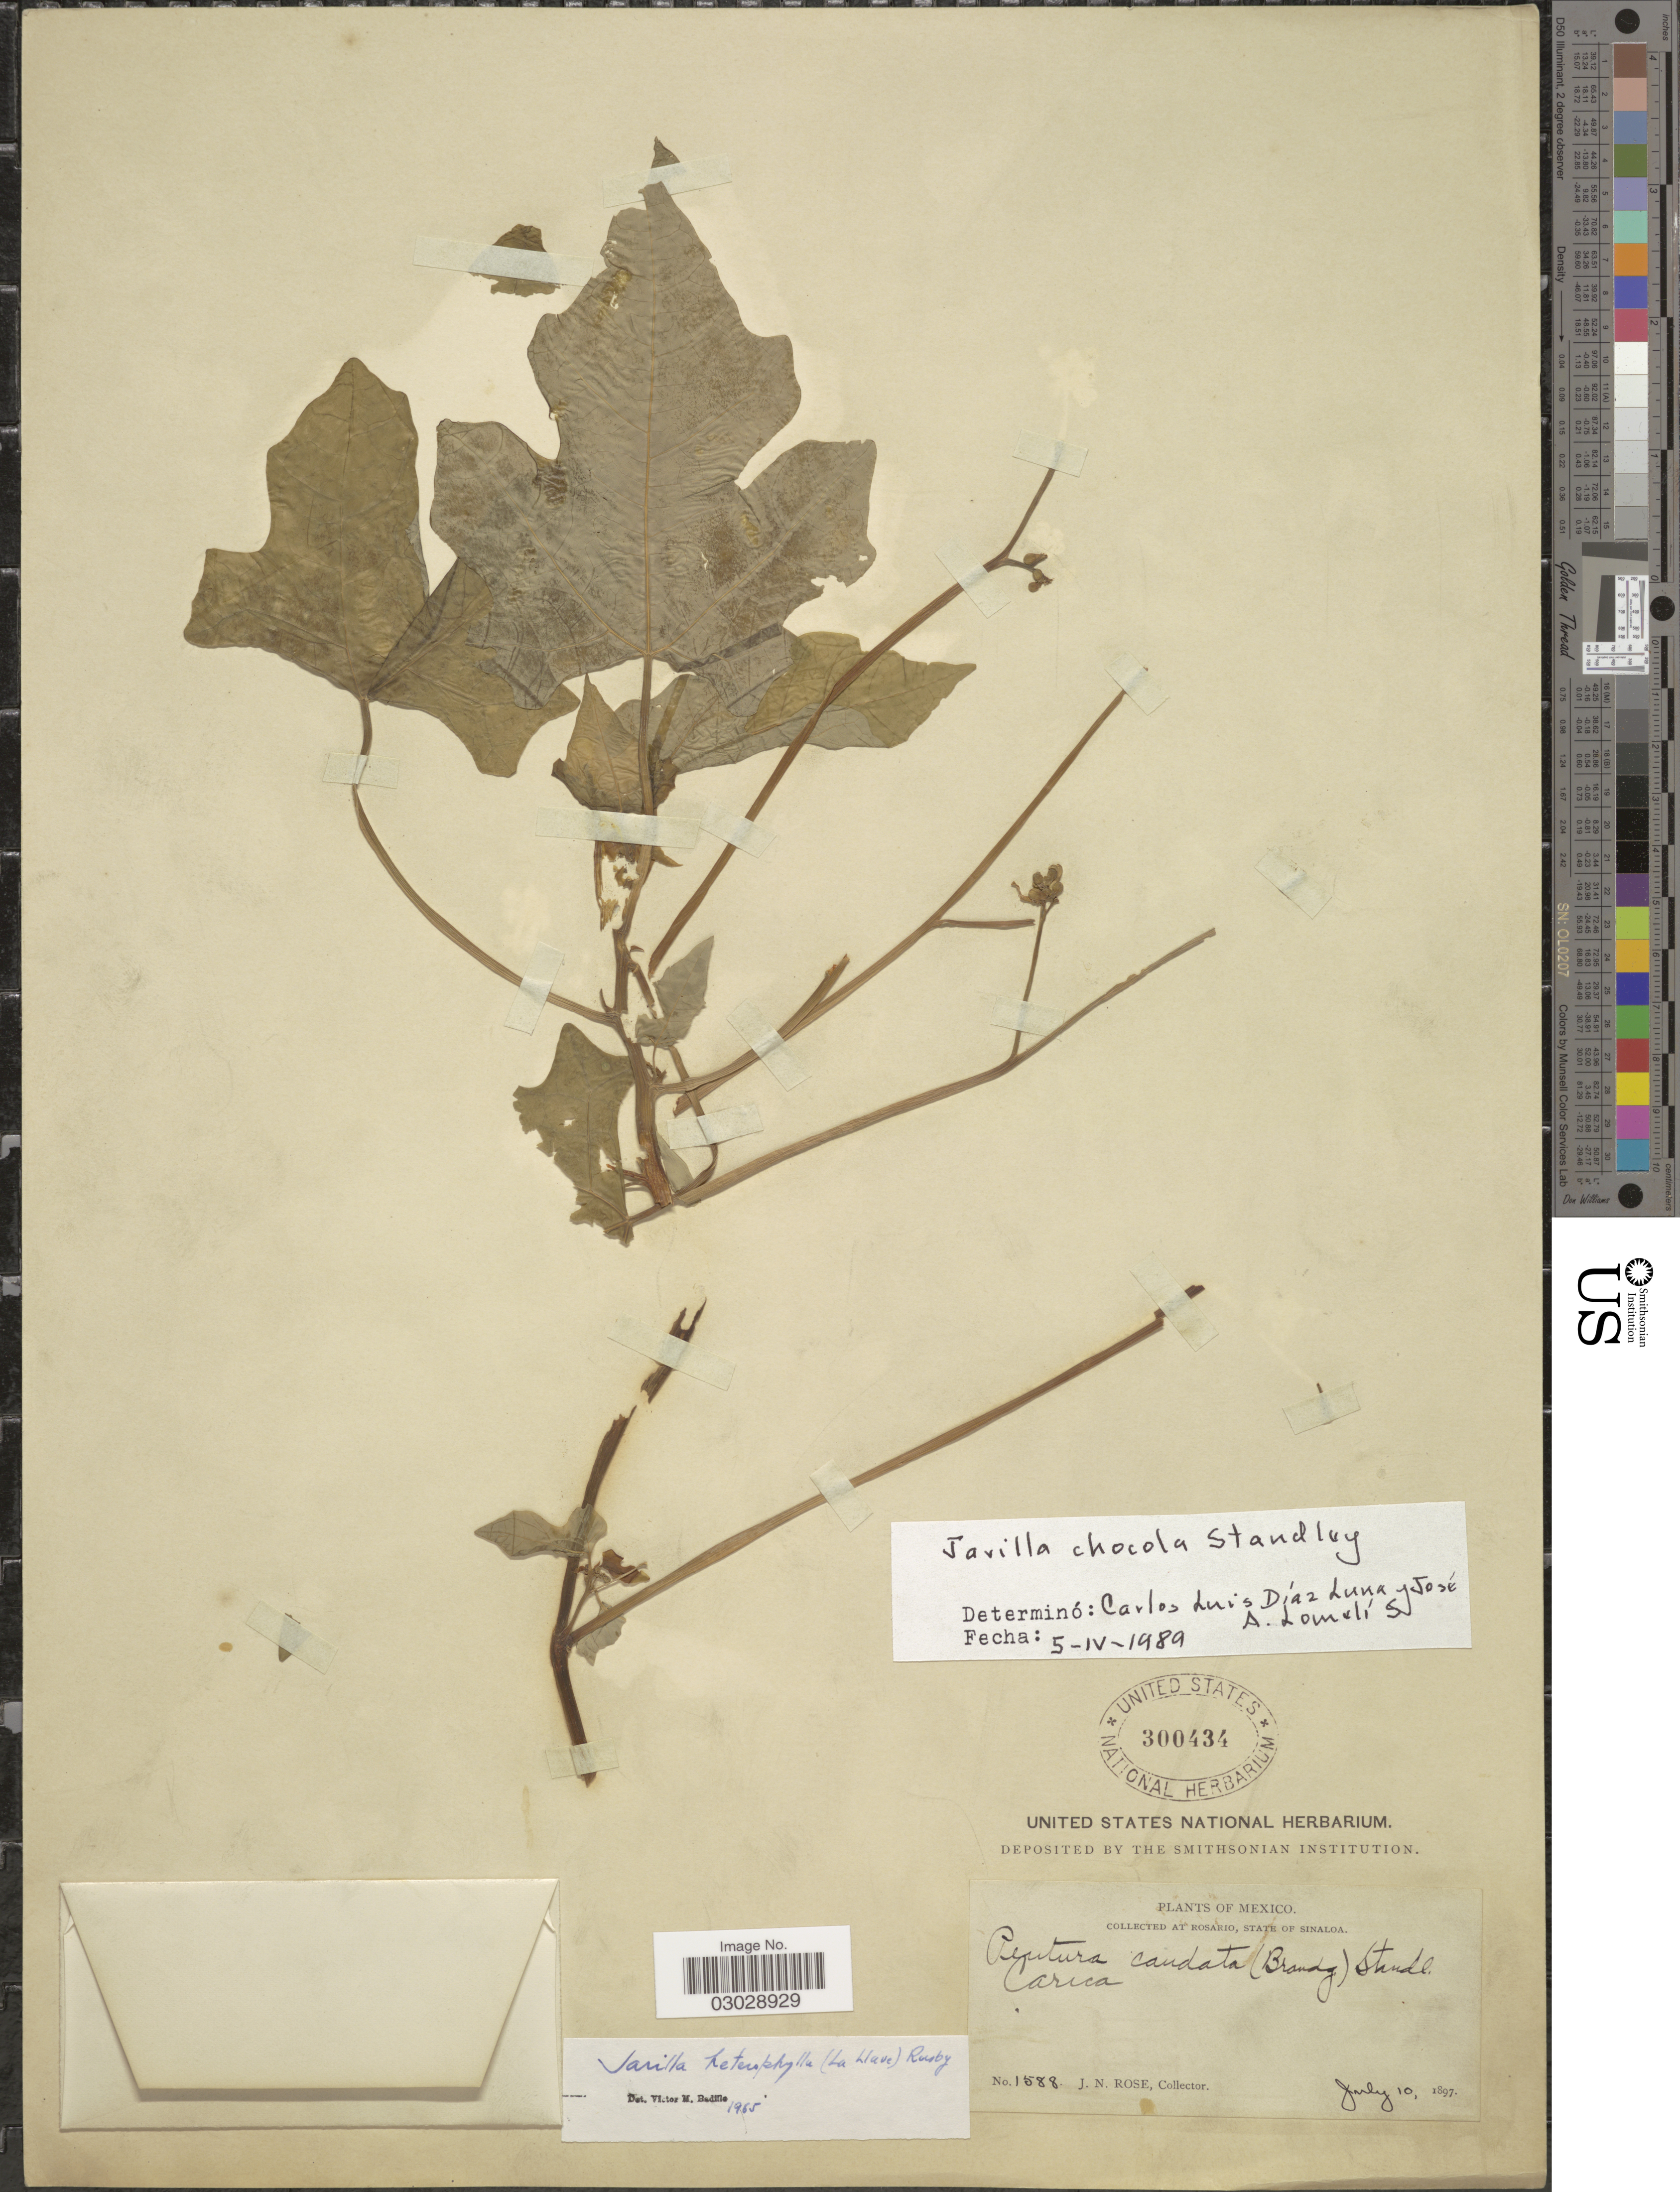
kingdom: Plantae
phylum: Tracheophyta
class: Magnoliopsida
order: Brassicales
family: Caricaceae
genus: Jarilla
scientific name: Jarilla chocola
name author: Standl.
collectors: J. N. Rose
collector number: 1588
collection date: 1897-07-10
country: Mexico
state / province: Sinaloa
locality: Rosario.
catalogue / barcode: US 300434